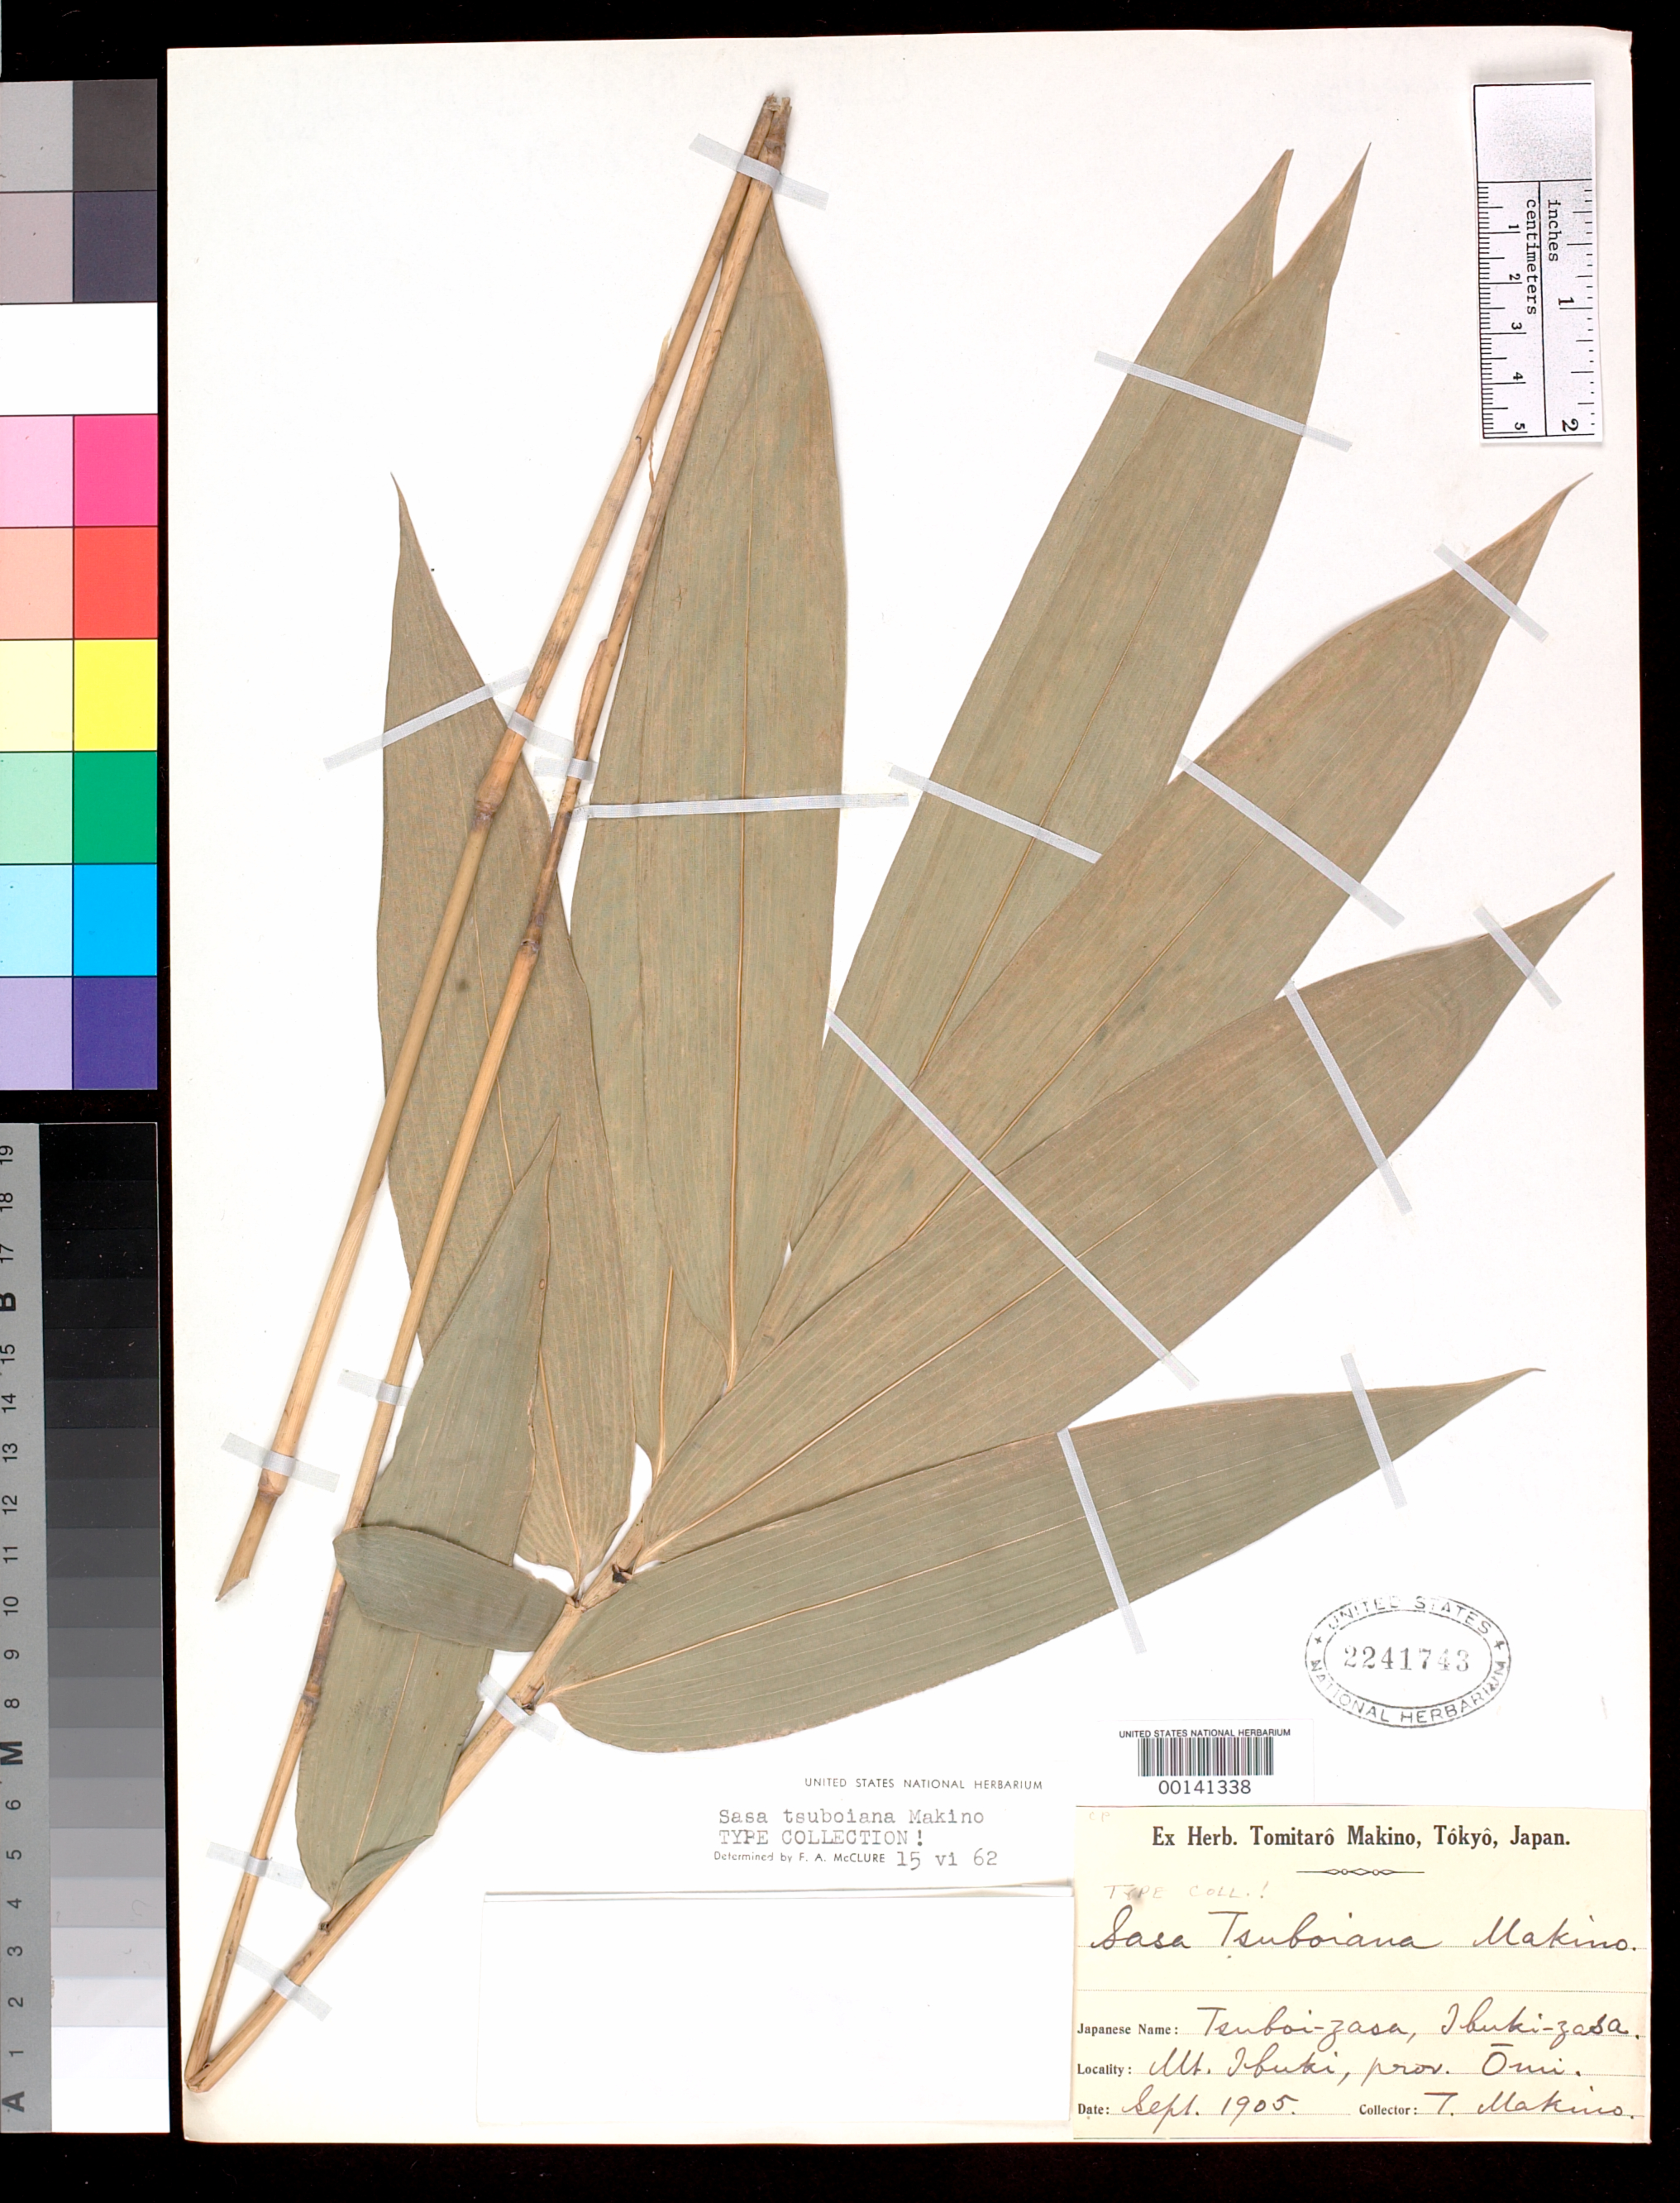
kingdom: Plantae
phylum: Tracheophyta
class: Liliopsida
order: Poales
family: Poaceae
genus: Sasa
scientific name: Sasa tsuboiana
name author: Makino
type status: Isotype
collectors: T. Makino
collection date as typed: Sep 1905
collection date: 1905-09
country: Japan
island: Honshu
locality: Mt. Ibuki. Omi.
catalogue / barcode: US 2241743